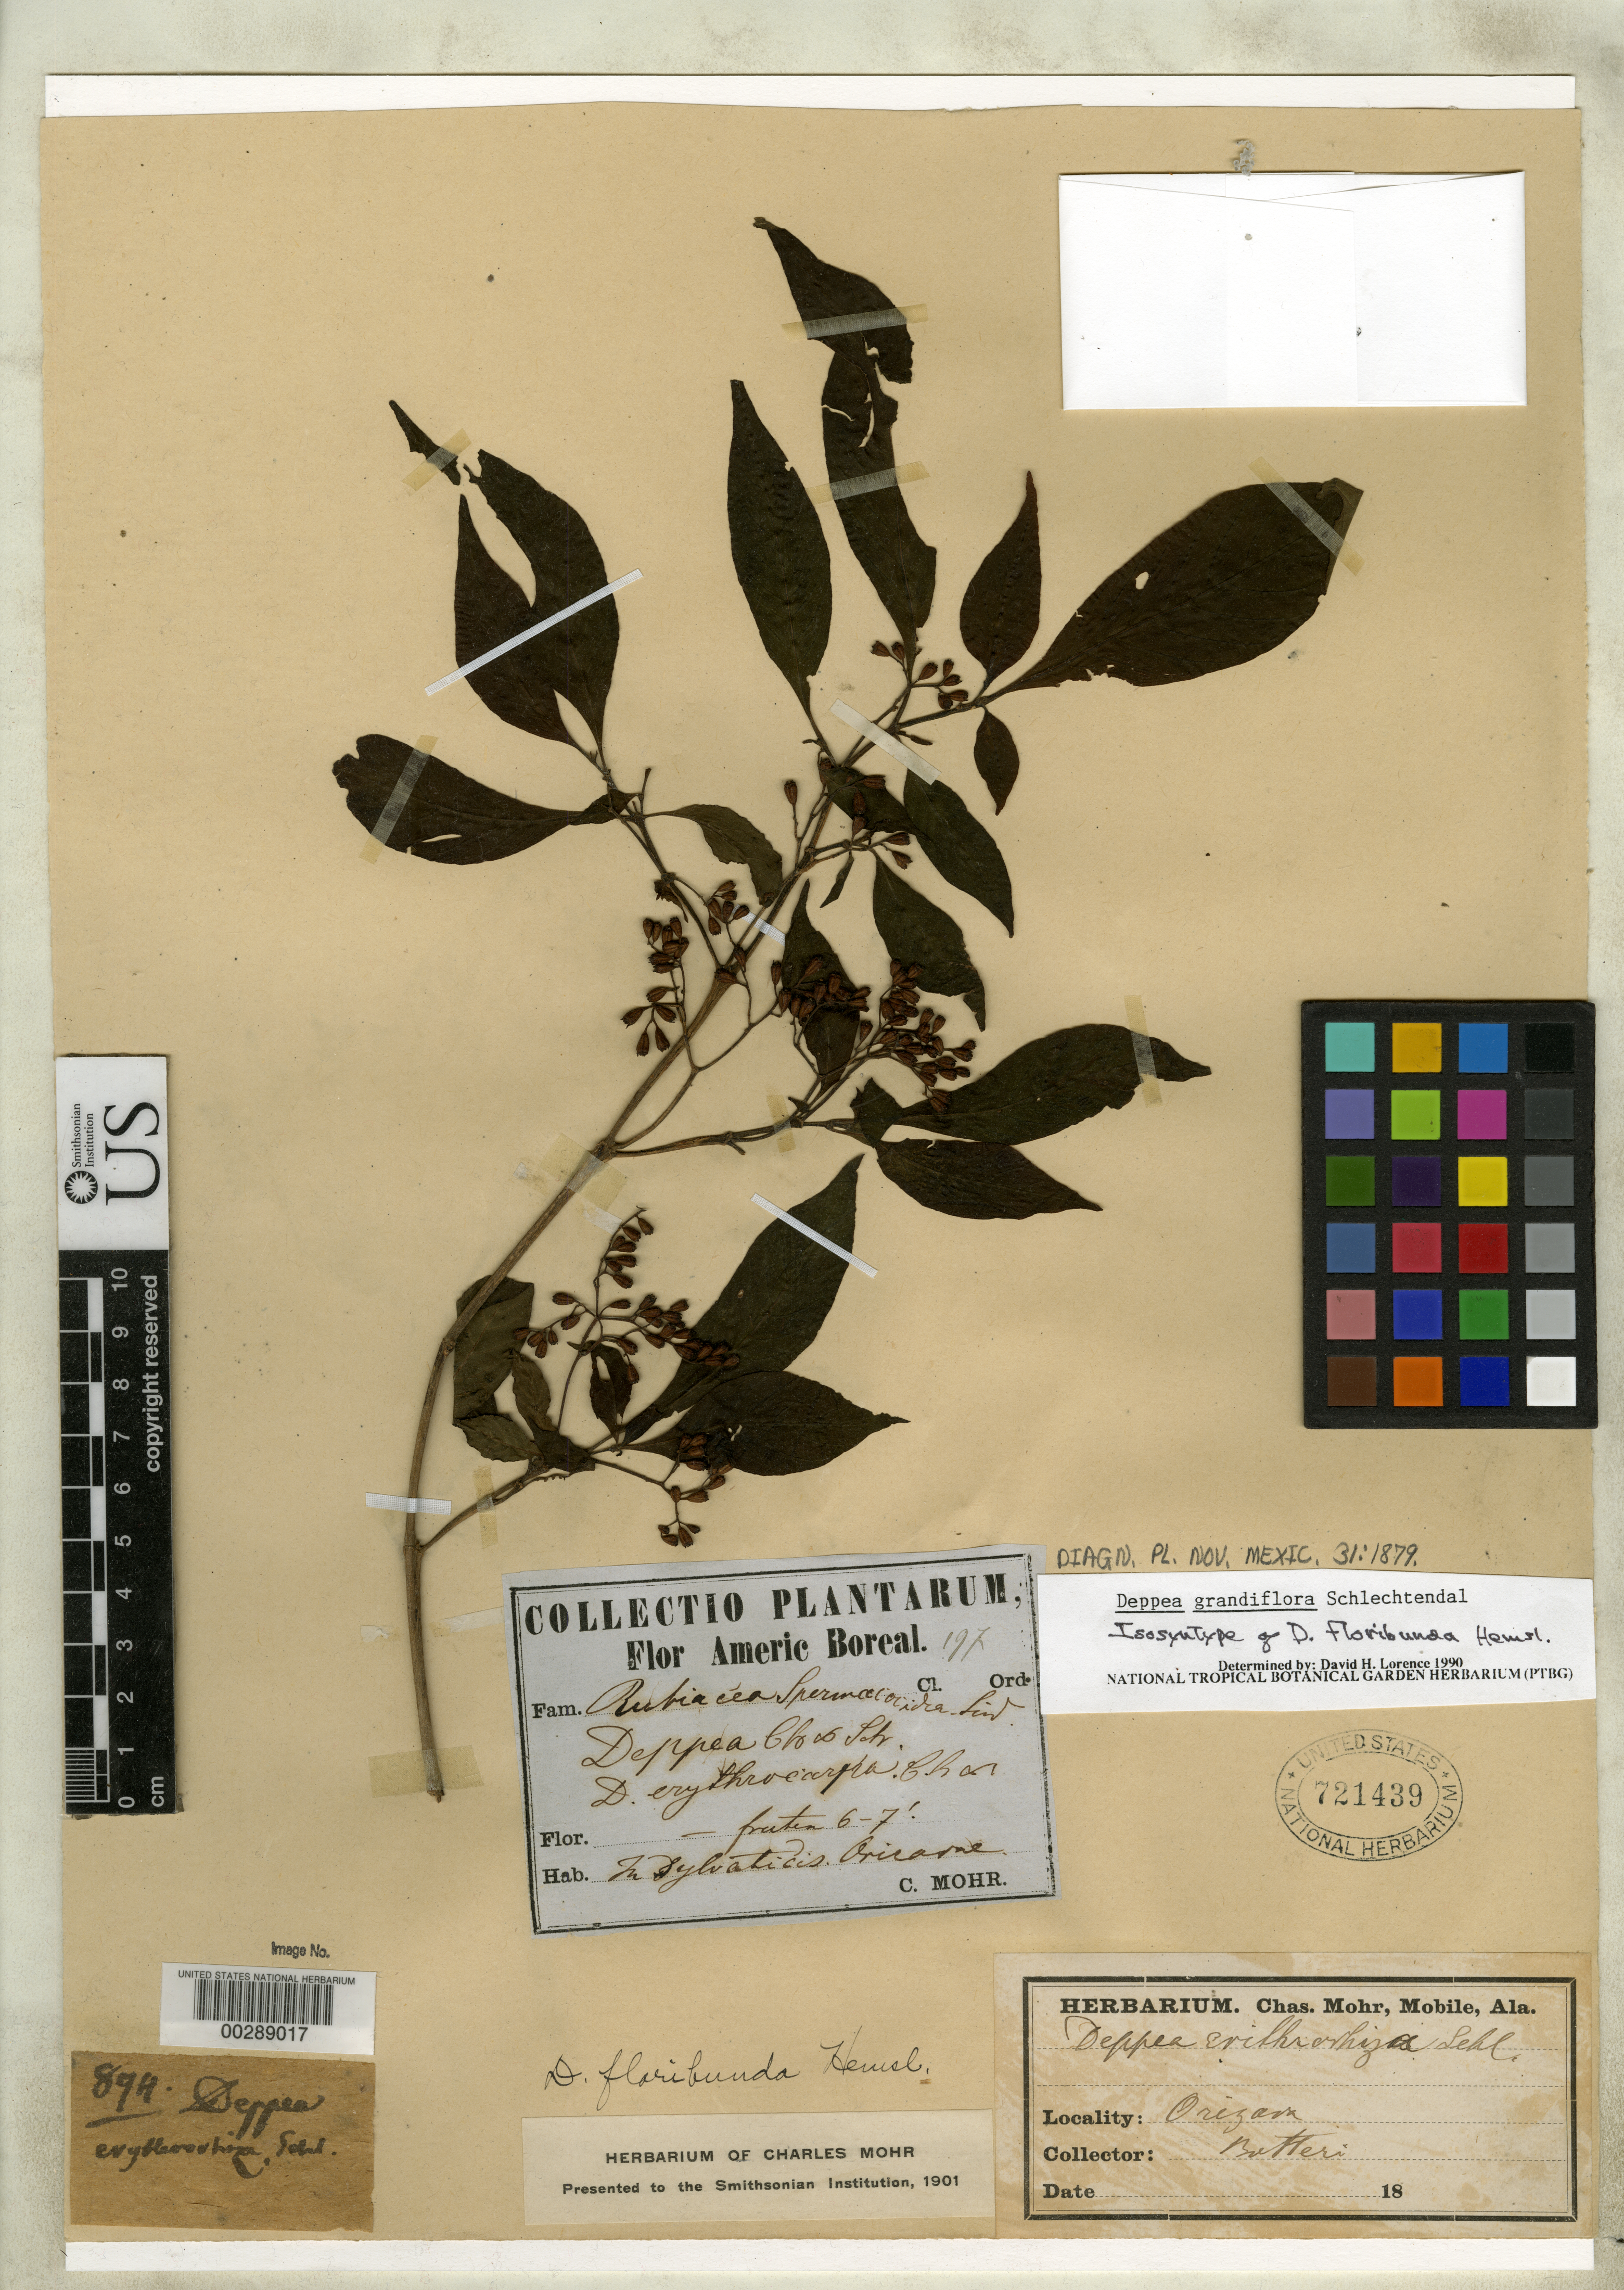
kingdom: Plantae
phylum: Tracheophyta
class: Magnoliopsida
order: Gentianales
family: Rubiaceae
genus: Deppea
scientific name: Deppea floribunda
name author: Hemsl.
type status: Isosyntype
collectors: M. Botteri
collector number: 894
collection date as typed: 18--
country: Mexico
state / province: Veracruz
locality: Orizaba.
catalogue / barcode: US 721439